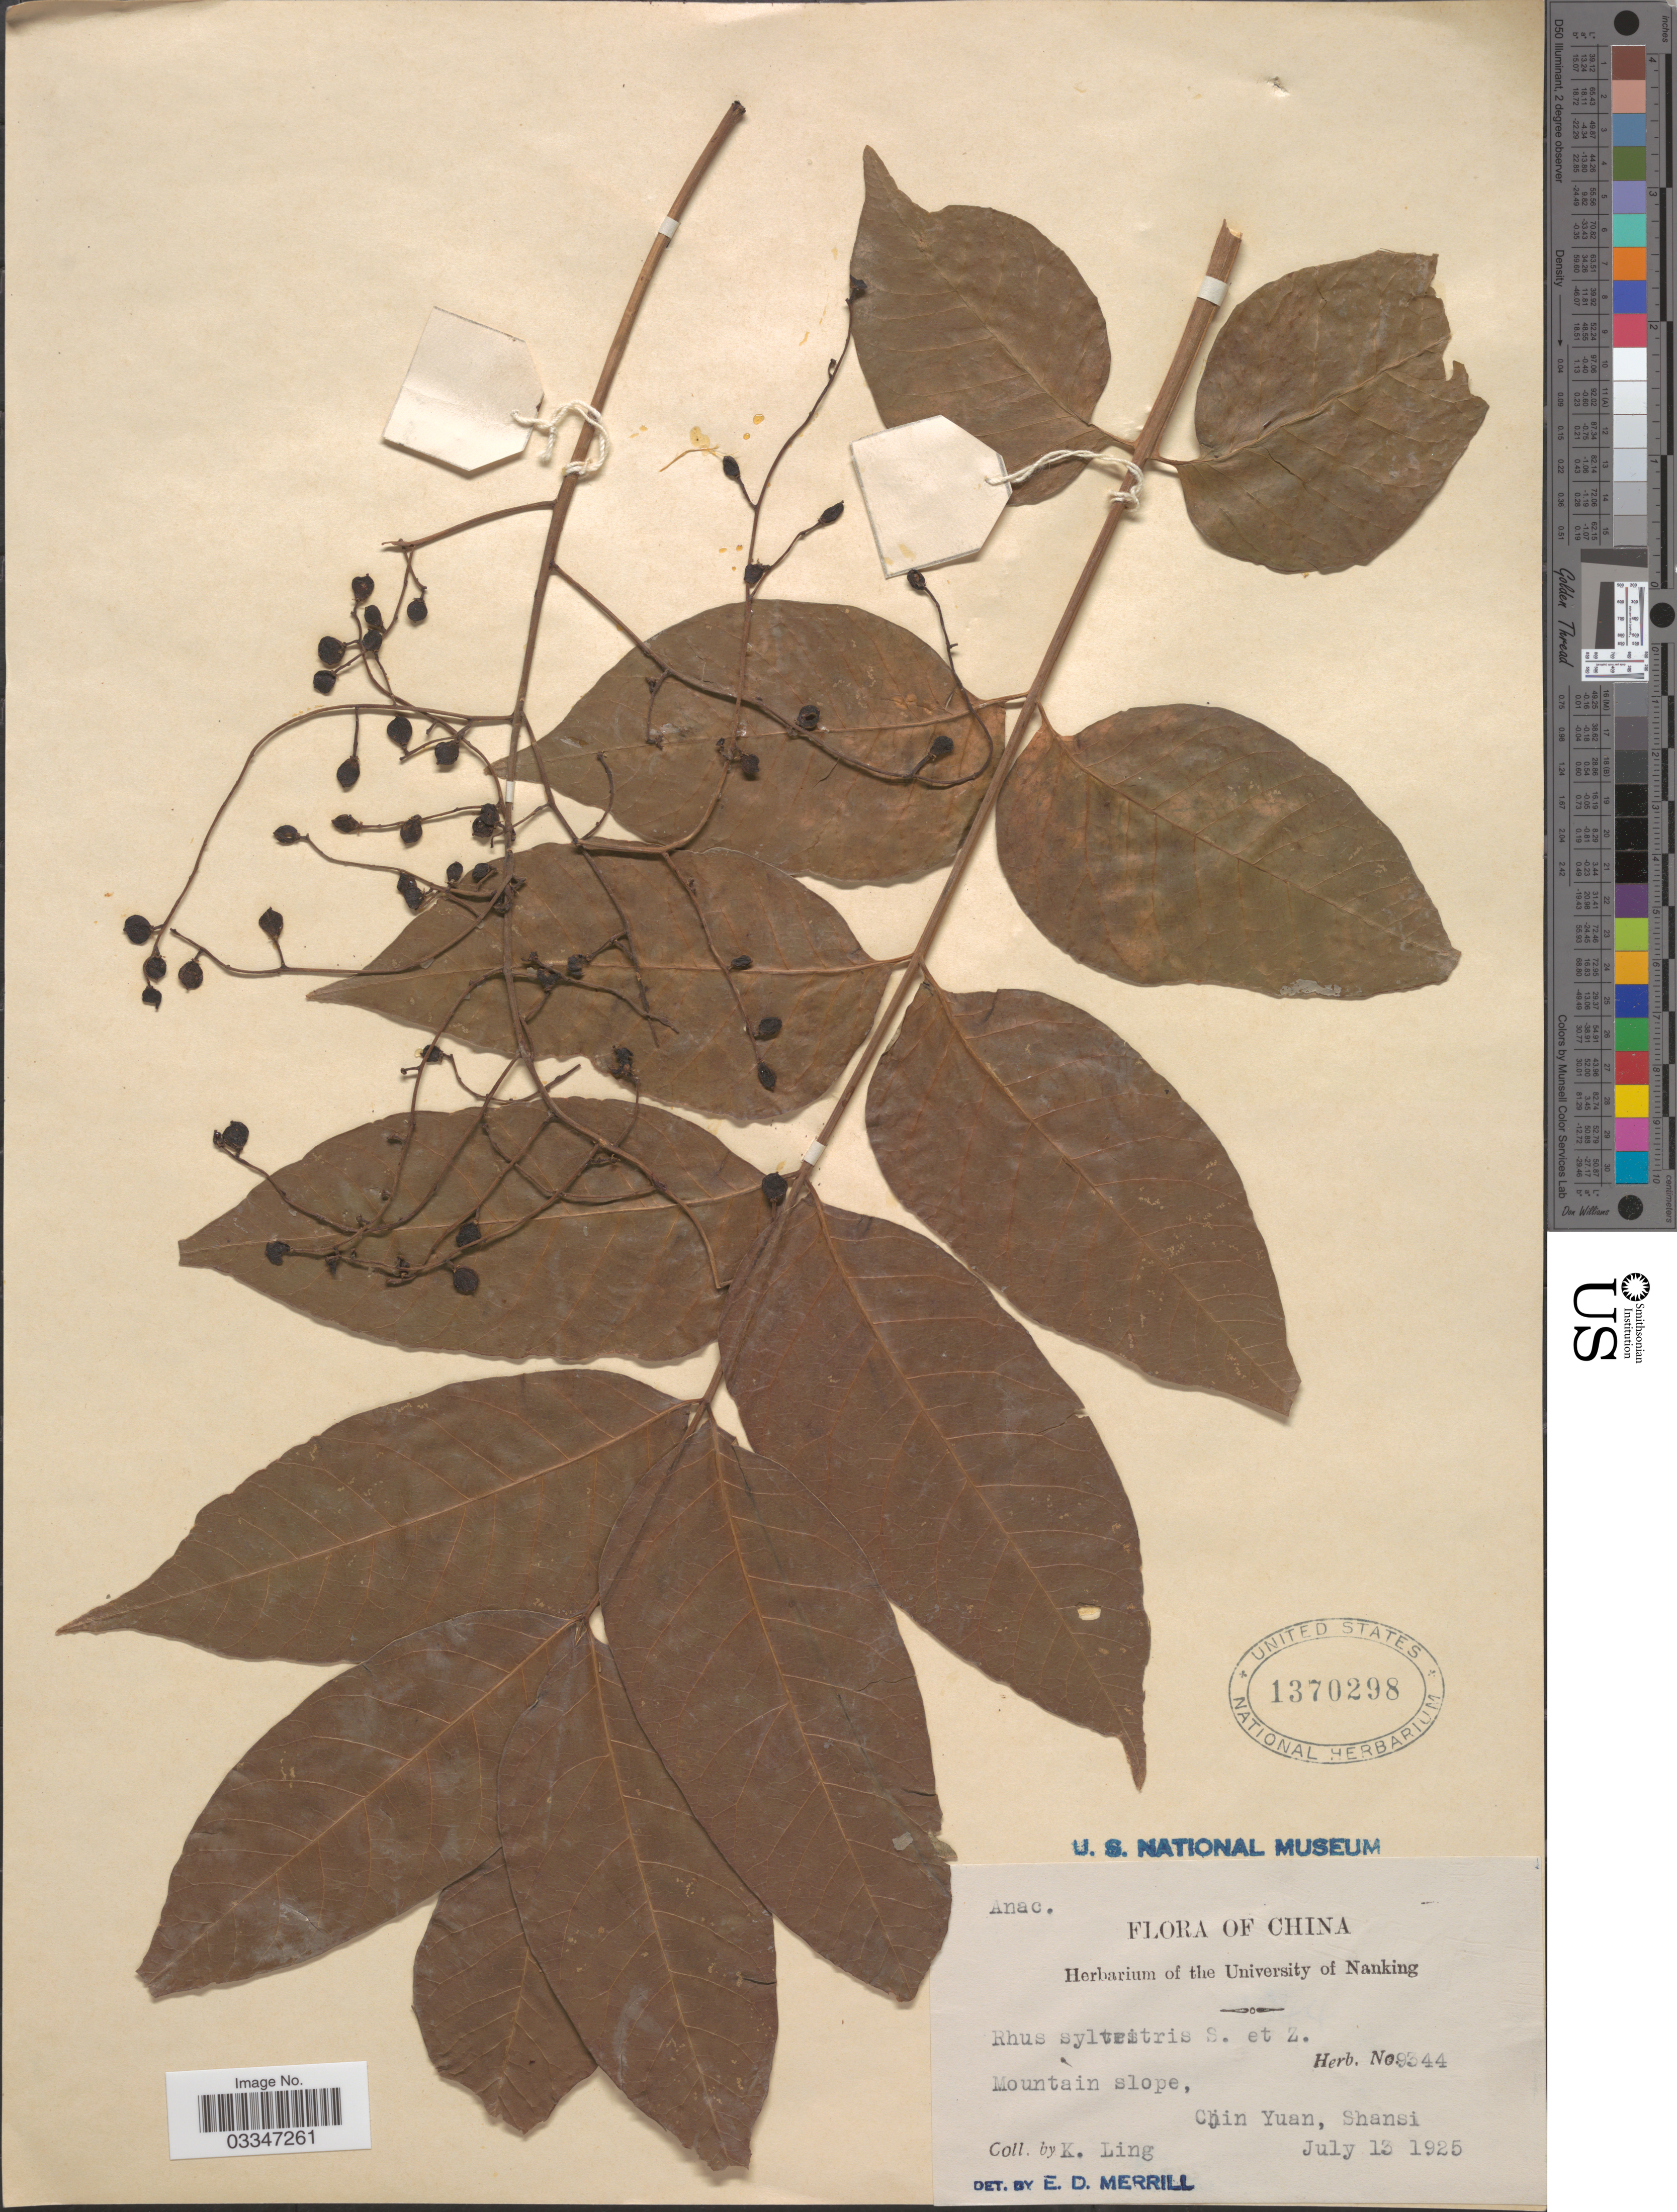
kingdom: Plantae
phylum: Tracheophyta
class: Magnoliopsida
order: Sapindales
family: Anacardiaceae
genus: Rhus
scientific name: Rhus sylvestris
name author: Siebold & Zucc.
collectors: K. Ling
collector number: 9344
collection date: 1925-07-13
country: China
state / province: Shanxi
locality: Mountain slope. Chin Yuan, Shansi.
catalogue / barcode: US 1370298